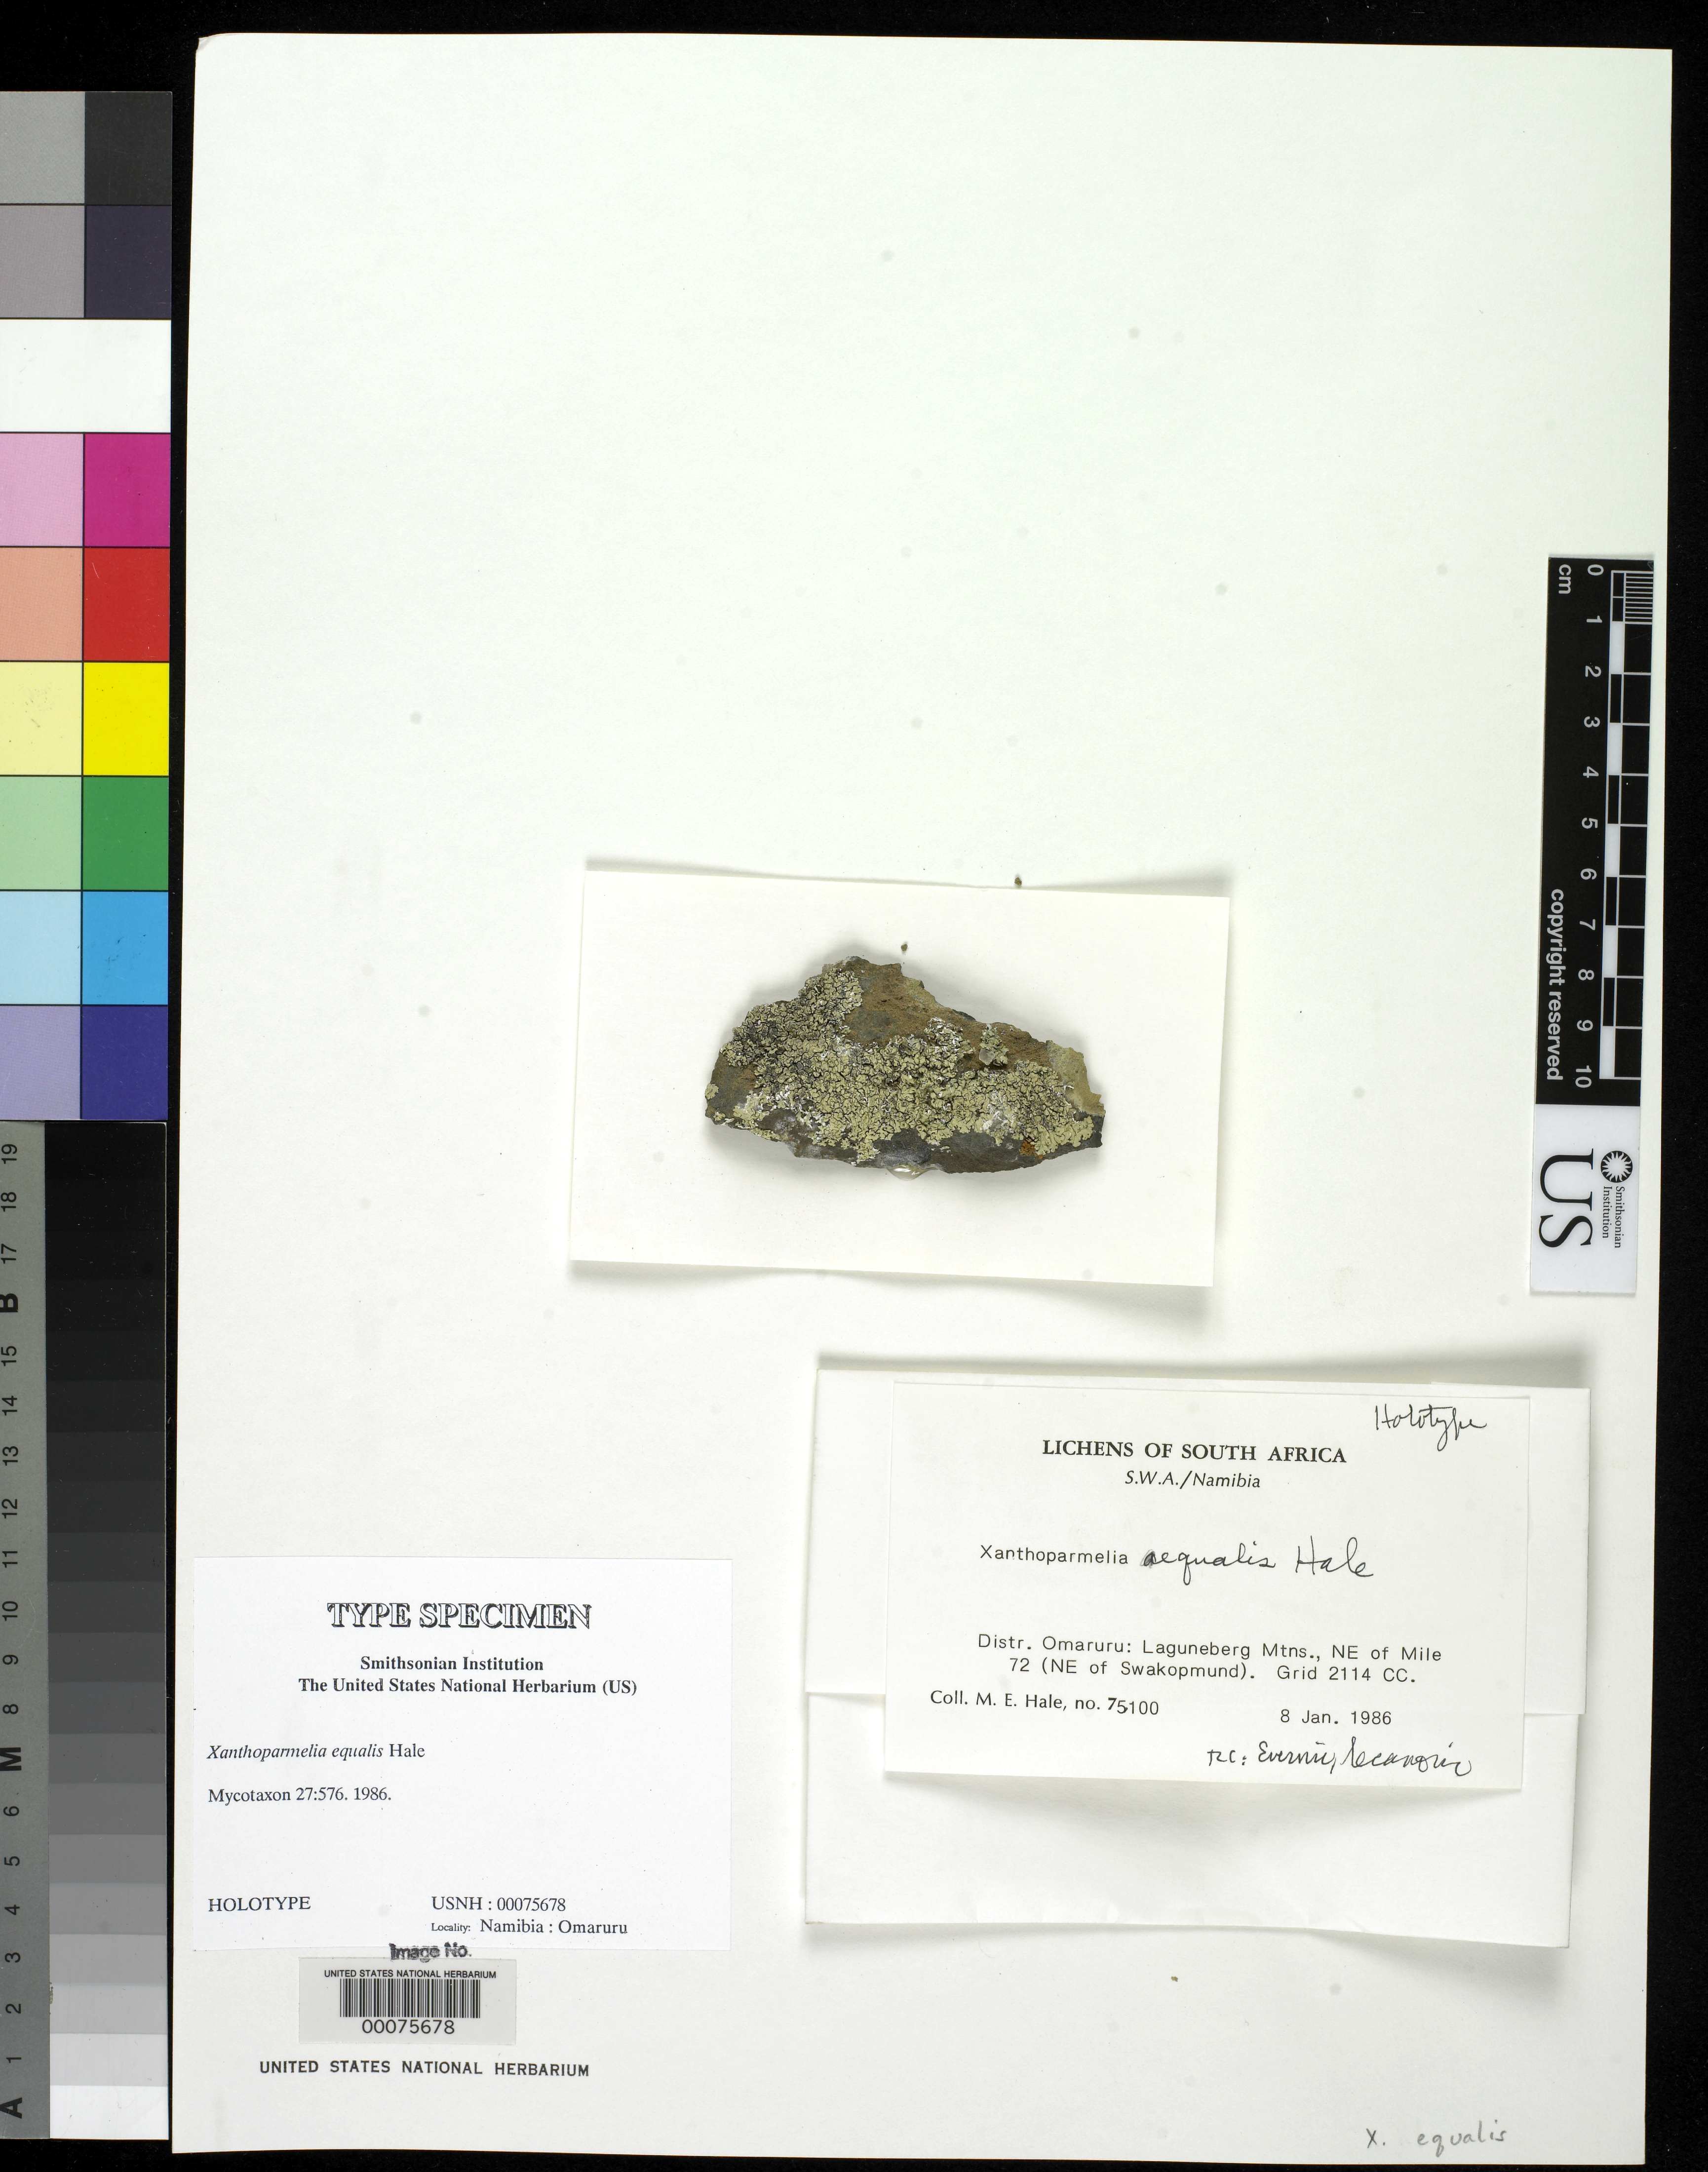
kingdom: Fungi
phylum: Ascomycota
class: Lecanoromycetes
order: Lecanorales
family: Parmeliaceae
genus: Xanthoparmelia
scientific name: Xanthoparmelia equalis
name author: Hale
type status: Holotype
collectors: M. Hale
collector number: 75100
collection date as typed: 08 Jan 1986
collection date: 1986-01-08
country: Namibia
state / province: Erongo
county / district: Omaruru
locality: Grid 2114 CC, Laguneberg Mountains, NE of mile 72, NE of Swakopmund,